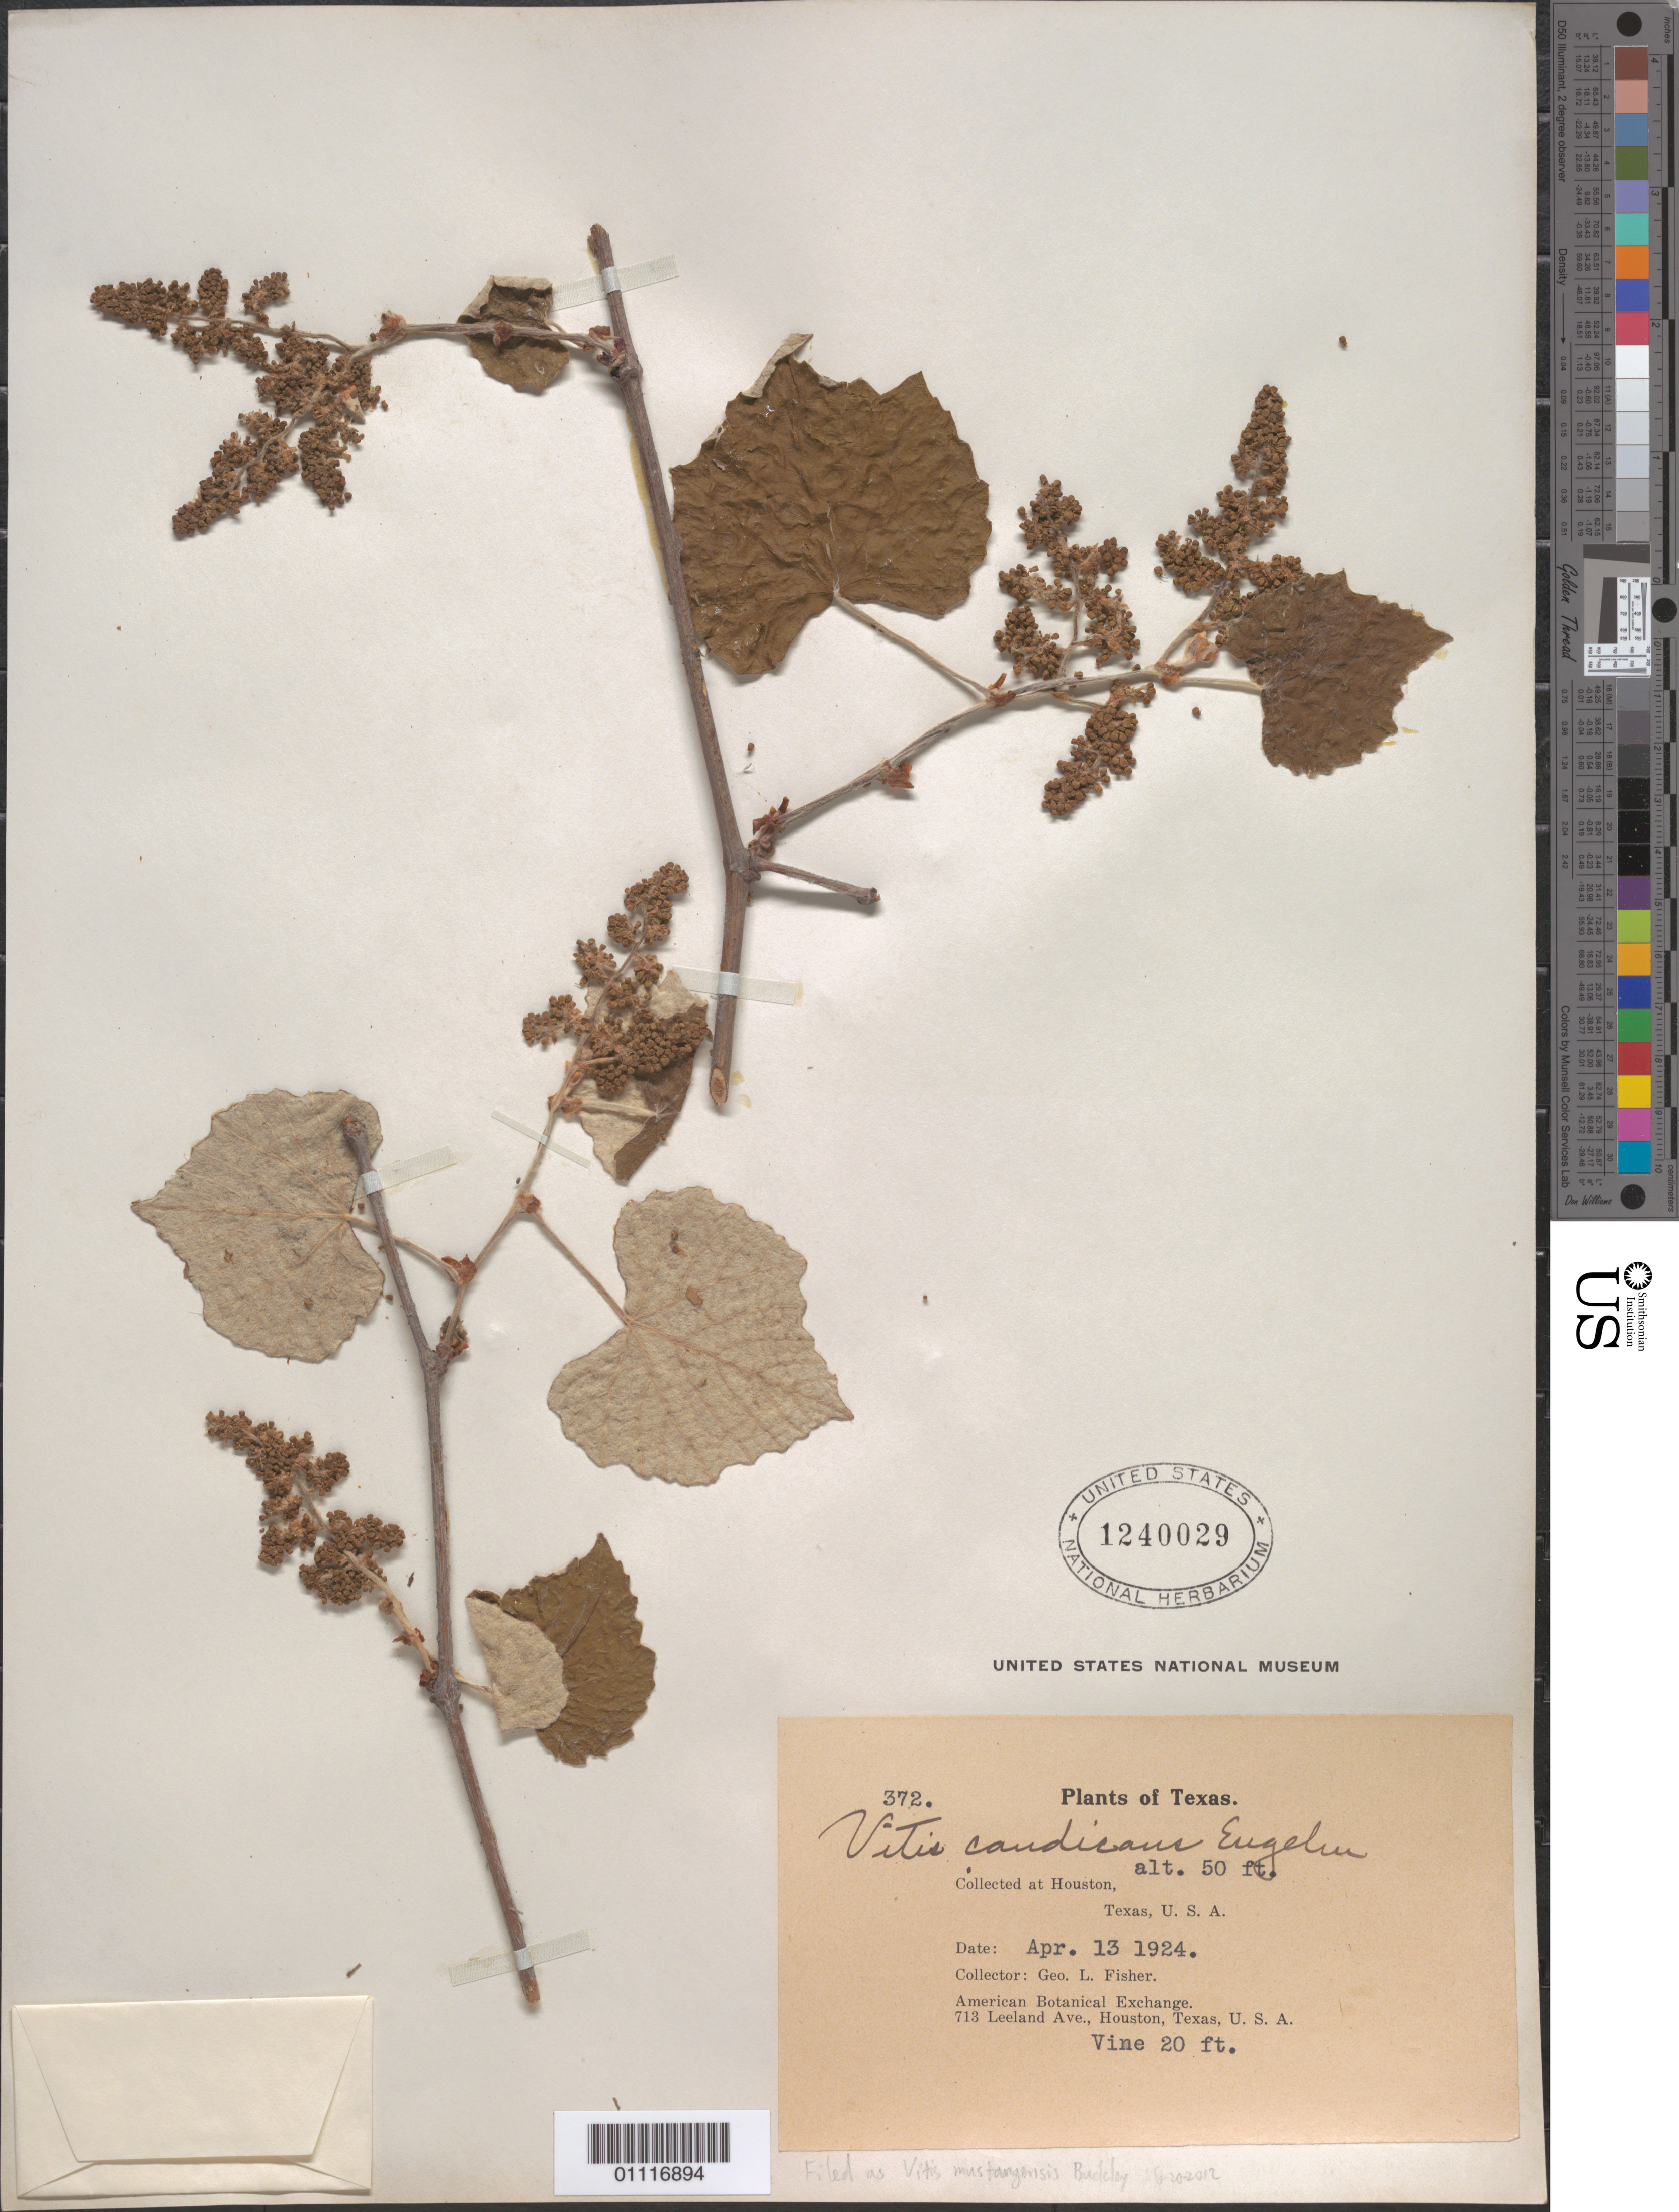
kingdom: Plantae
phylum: Tracheophyta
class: Magnoliopsida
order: Vitales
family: Vitaceae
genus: Vitis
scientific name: Vitis mustangensis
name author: Buckley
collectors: G. L. Fisher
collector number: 372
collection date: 1924-04-13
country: United States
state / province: Texas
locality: Houston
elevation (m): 15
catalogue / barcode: US 1240029